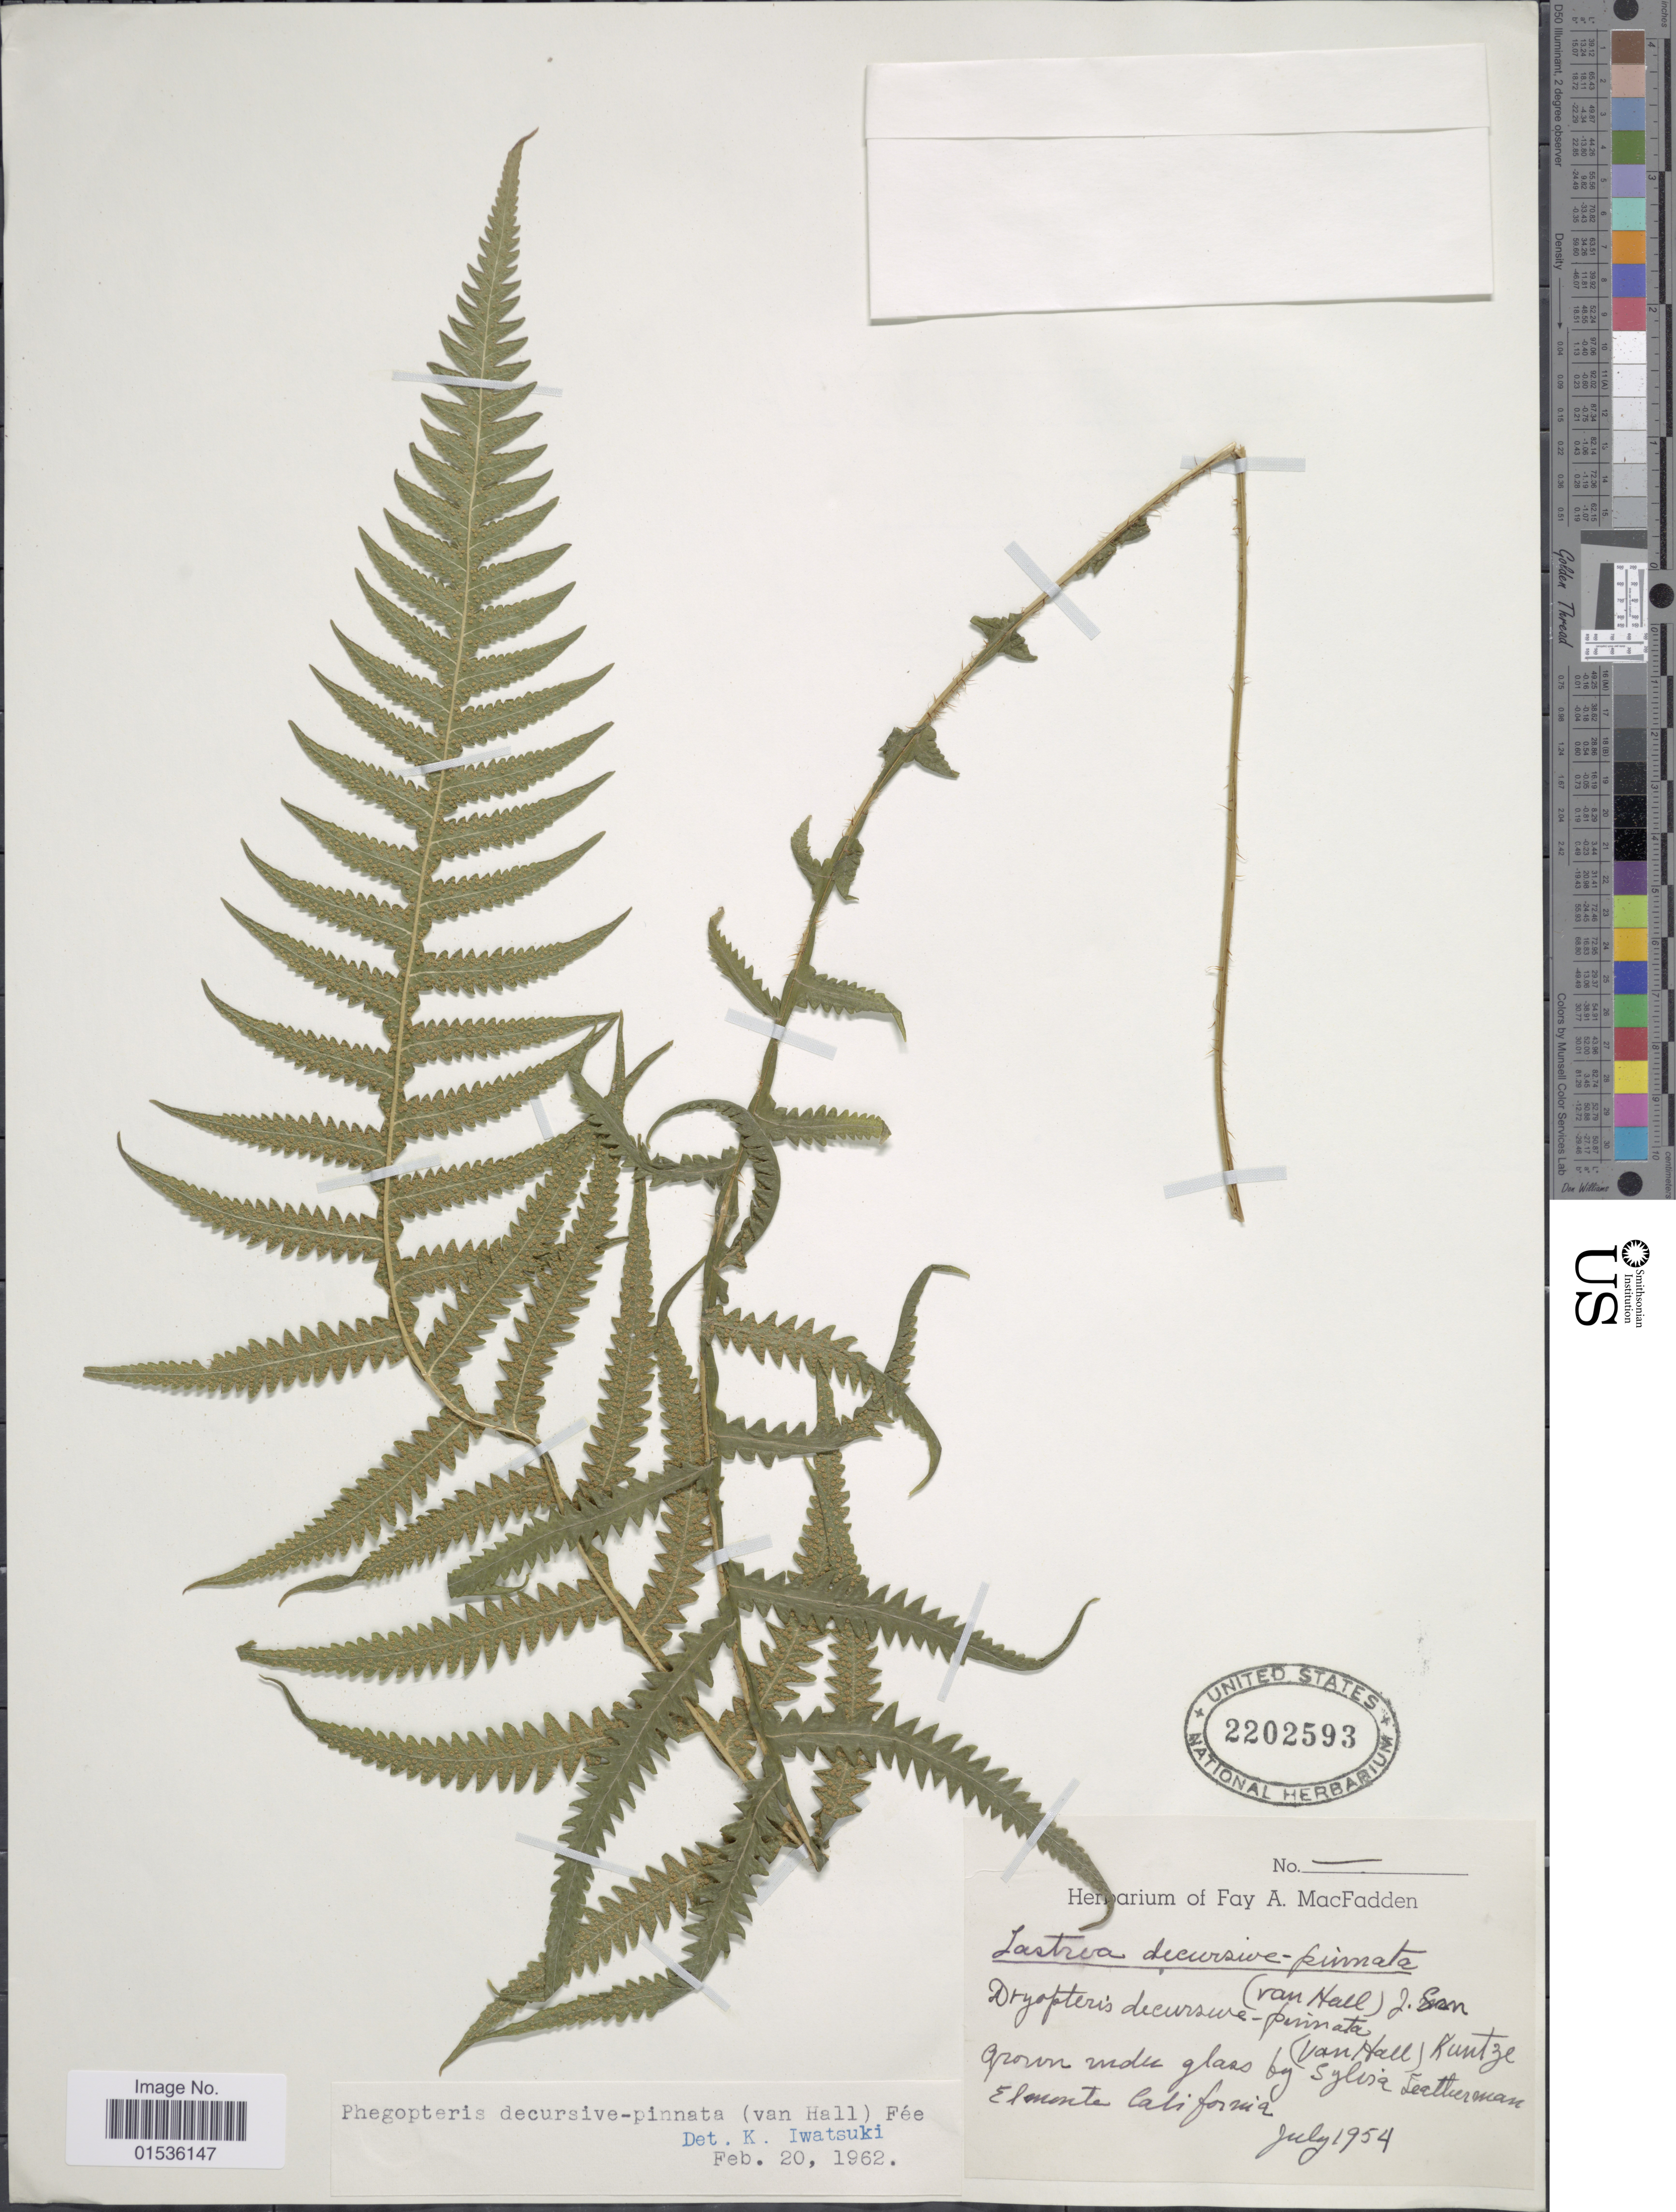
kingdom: Plantae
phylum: Tracheophyta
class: Polypodiopsida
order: Polypodiales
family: Thelypteridaceae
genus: Phegopteris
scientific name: Phegopteris decursivepinnata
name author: (H.C. Hall) Fée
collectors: ex herb. Fay A. MacFadden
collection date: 1954-07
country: United States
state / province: California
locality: Elmonte California.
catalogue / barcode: US 2202593